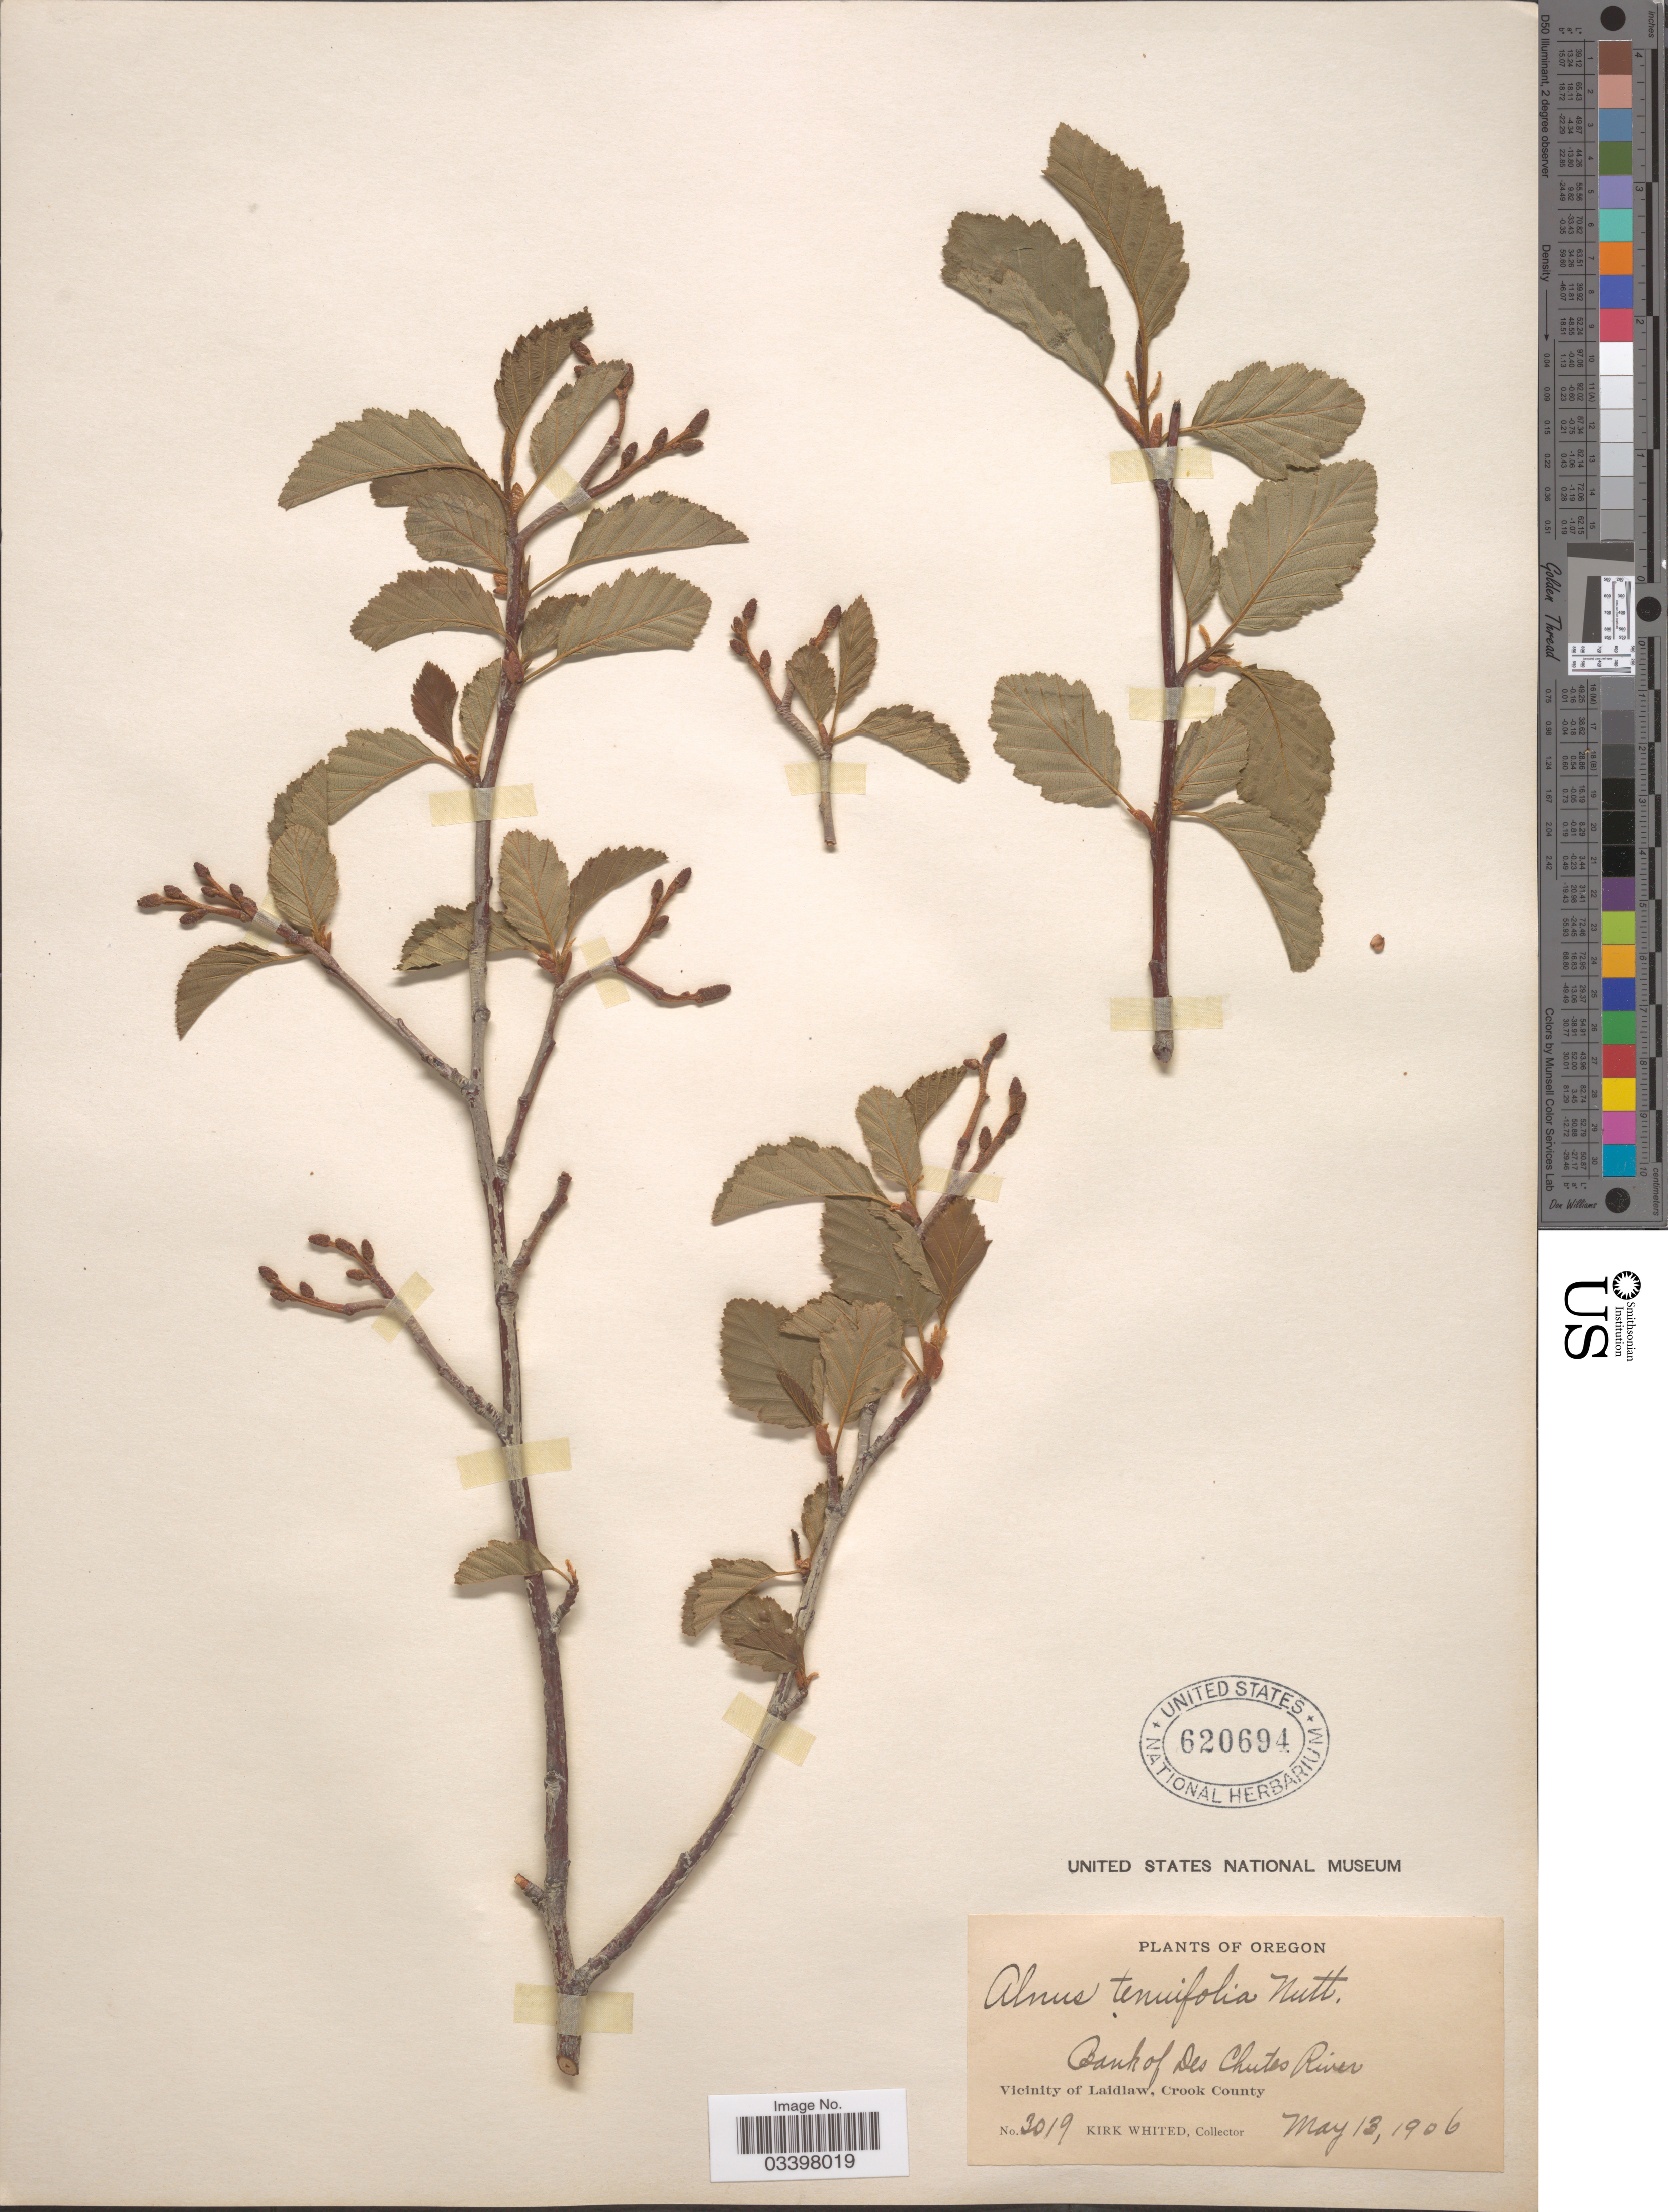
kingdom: Plantae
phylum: Tracheophyta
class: Magnoliopsida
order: Fagales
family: Betulaceae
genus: Alnus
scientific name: Alnus incana subsp. tenuifolia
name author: (Nutt.) Breitung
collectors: K. Whited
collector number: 3019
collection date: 1906-05-13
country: United States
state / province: Oregon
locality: Bank of Des Chutes River. Vicinity of Laidlaw, Crook County.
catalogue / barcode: US 620694